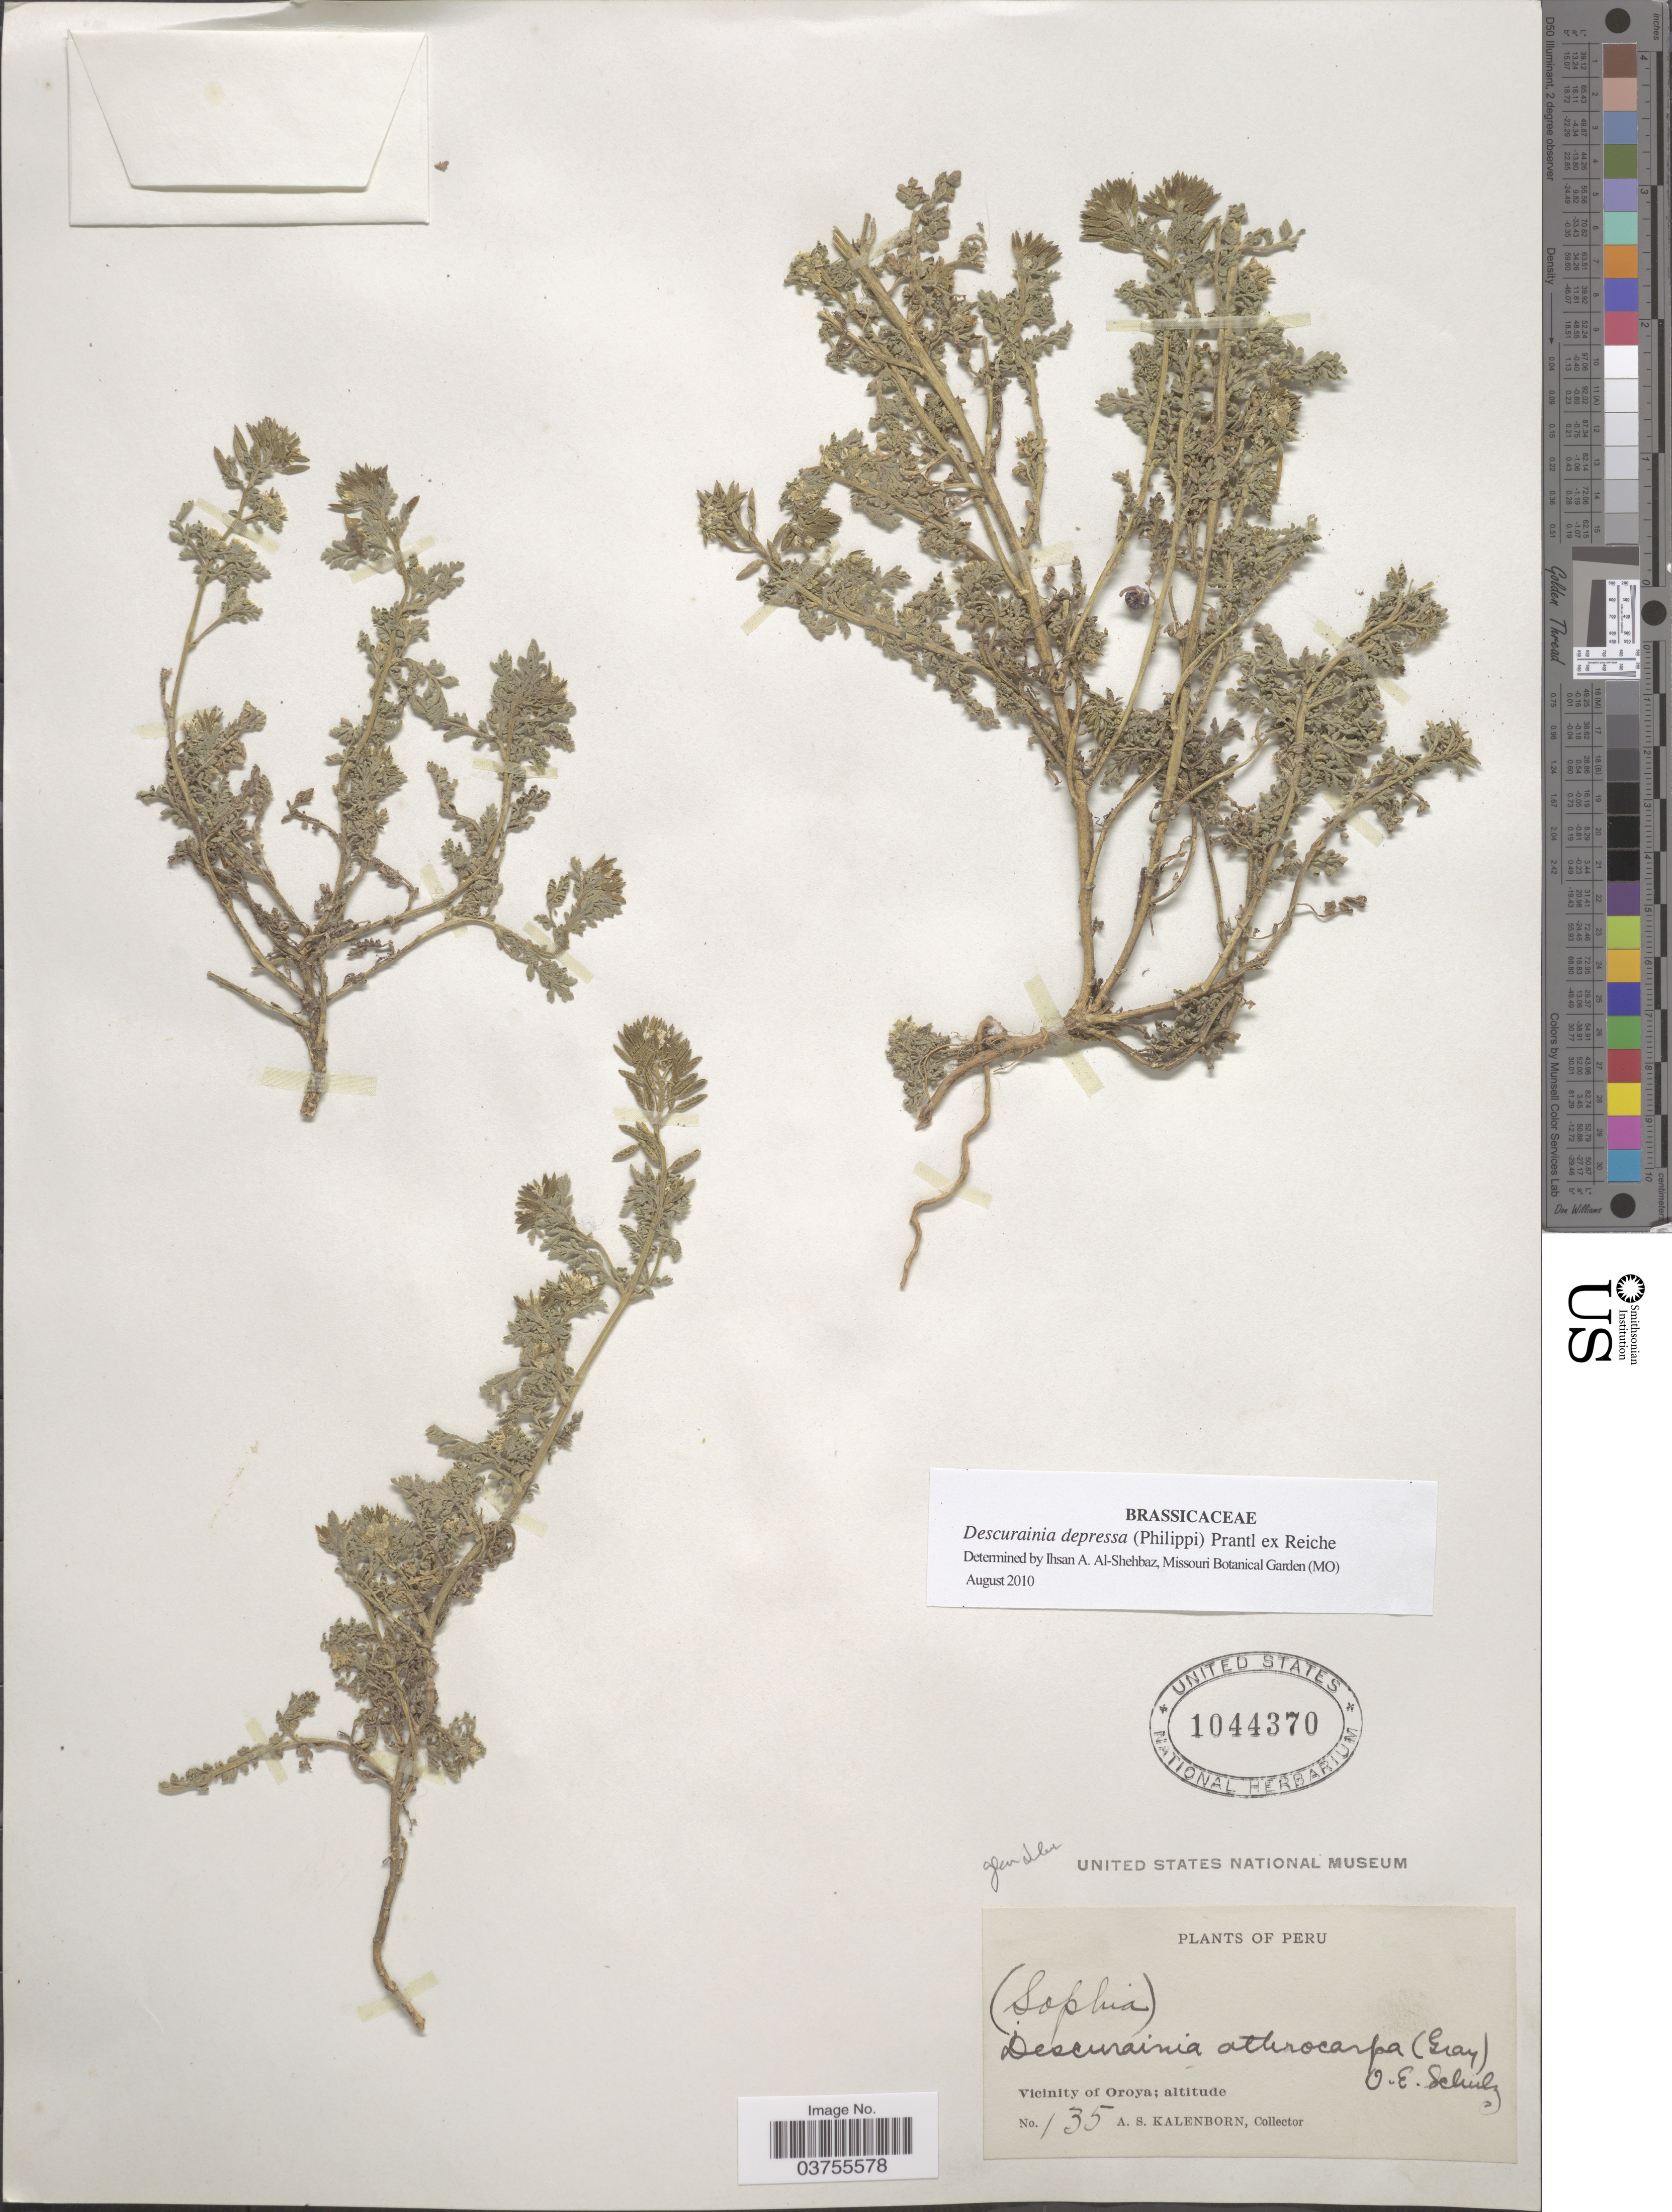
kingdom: Plantae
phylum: Tracheophyta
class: Magnoliopsida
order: Brassicales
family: Brassicaceae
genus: Descurainia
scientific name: Descurainia depressa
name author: (Phil. & C.A. Mey.) Prantl ex Reiche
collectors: A. Kalenborn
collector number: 135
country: Peru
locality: Vicinity of Oroya.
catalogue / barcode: US 1044370